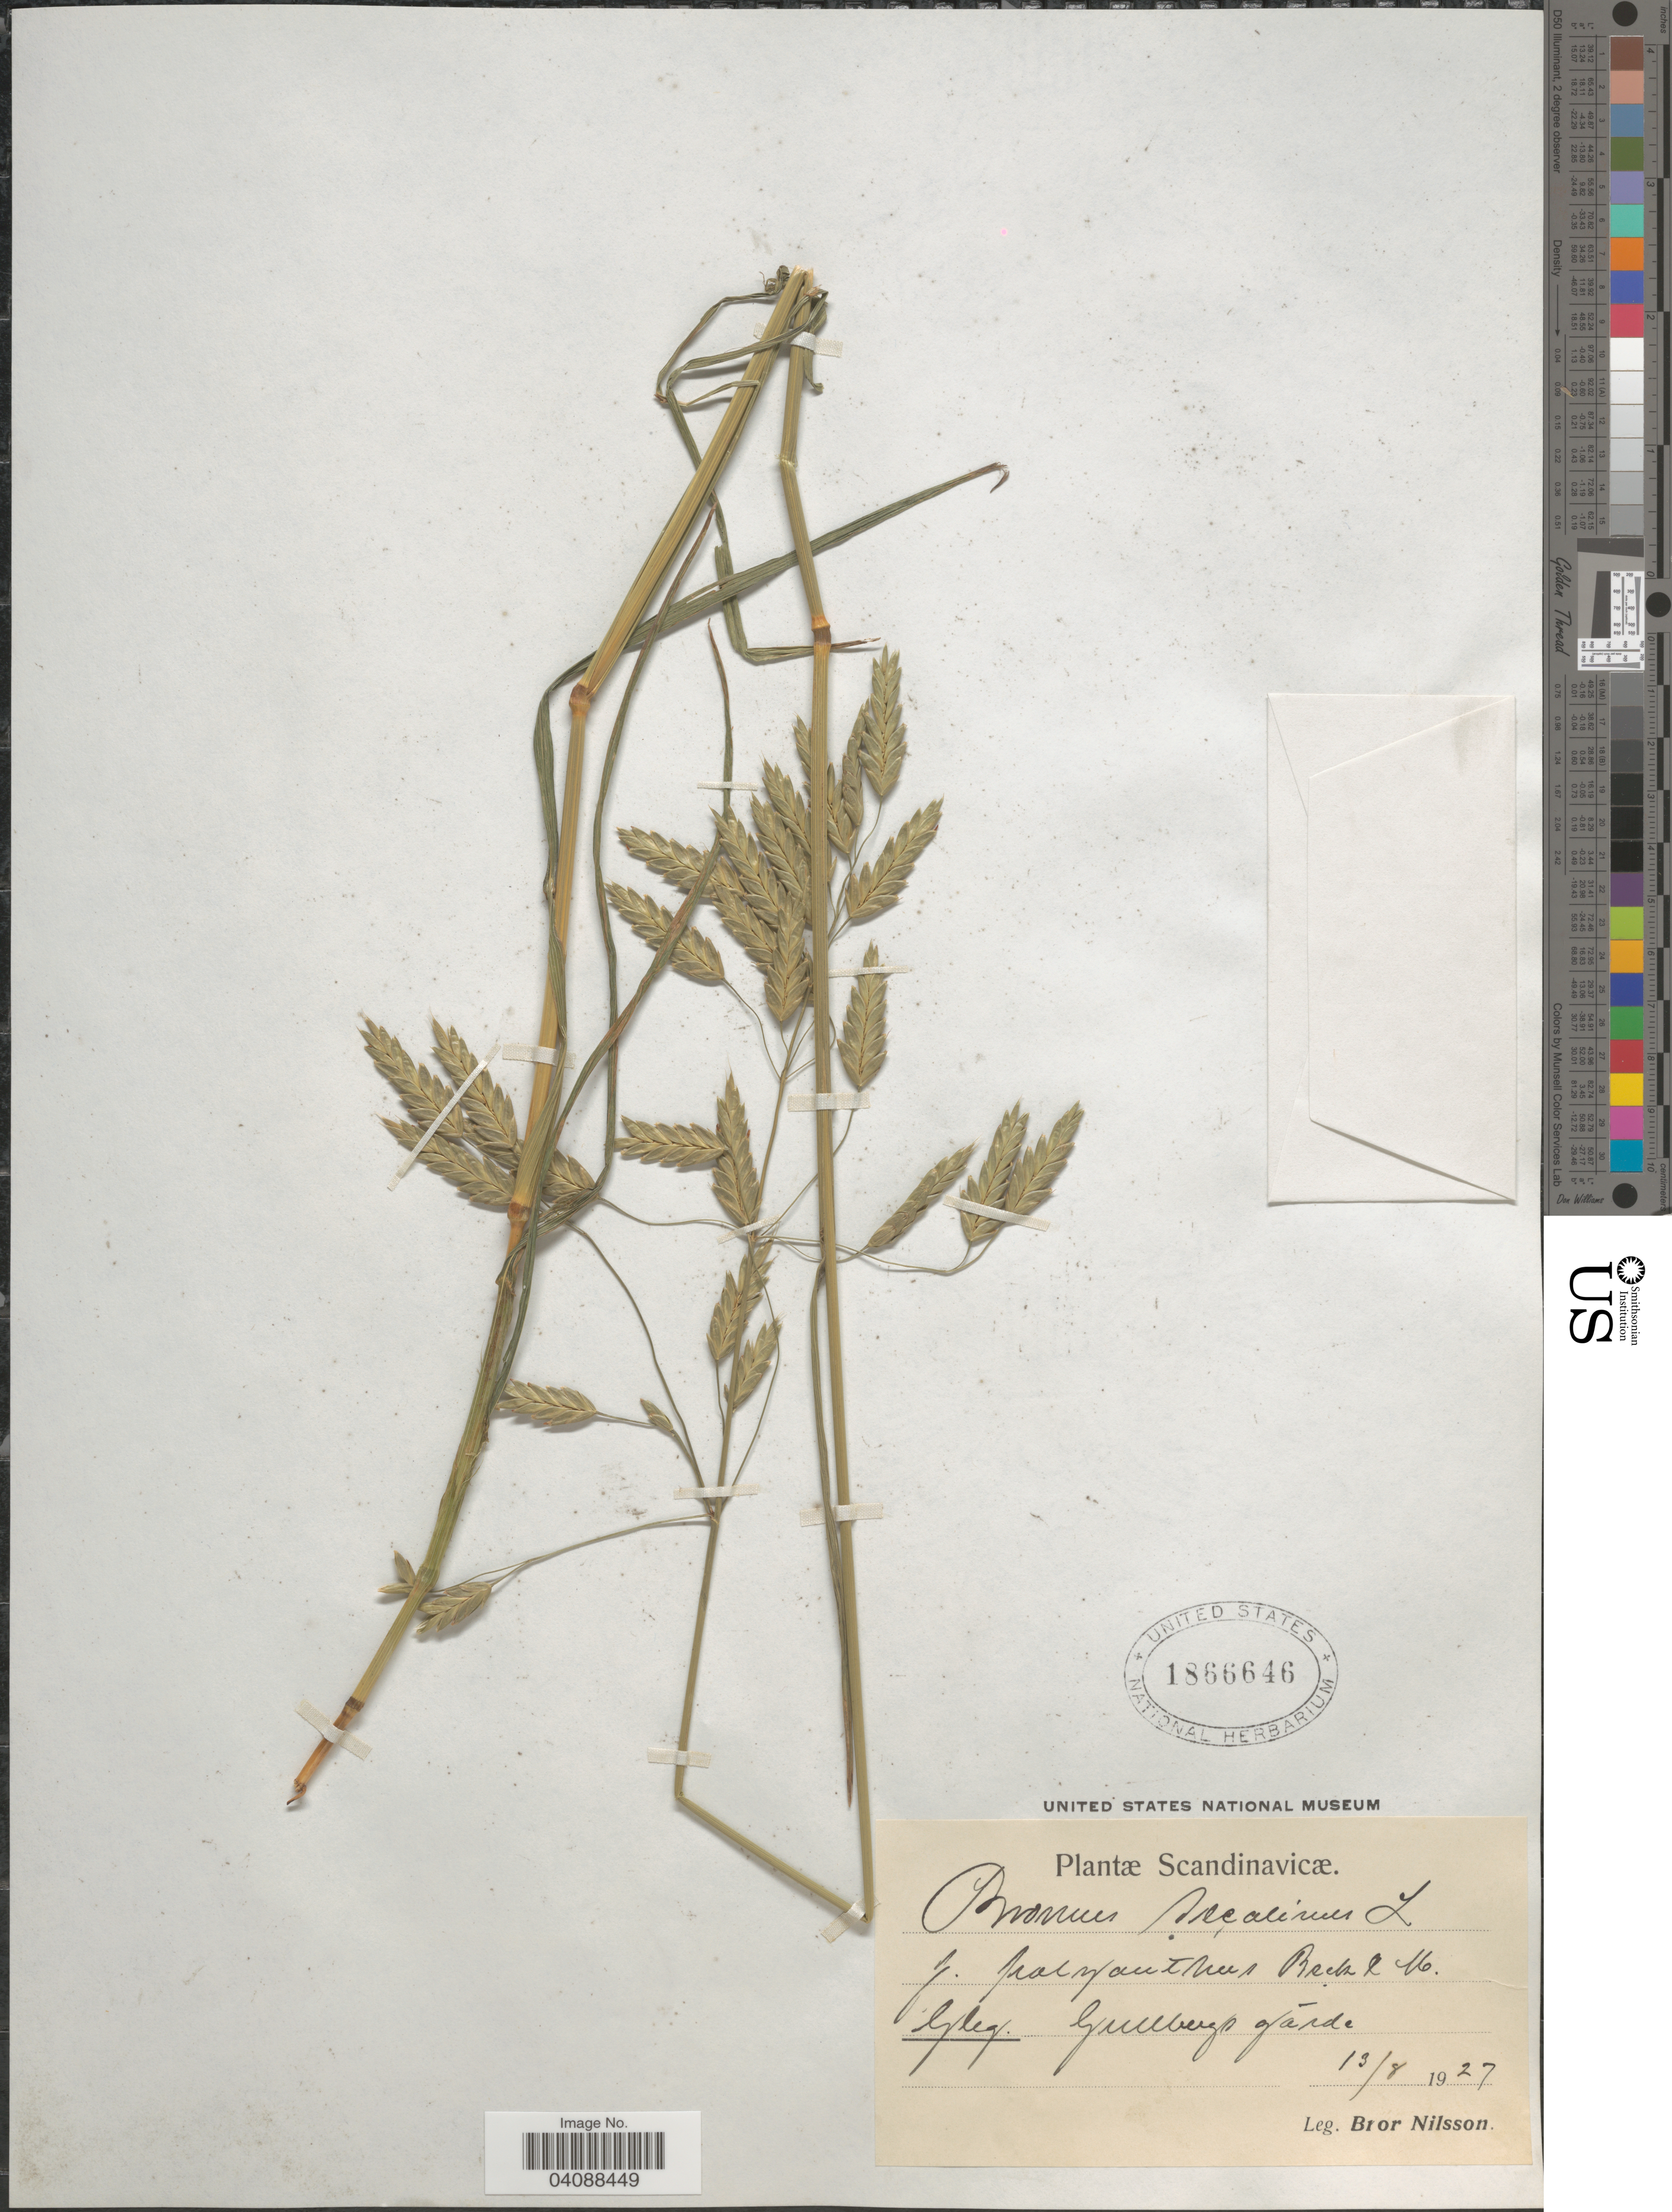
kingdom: Plantae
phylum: Tracheophyta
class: Liliopsida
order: Poales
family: Poaceae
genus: Bromus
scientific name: Bromus secalinus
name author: L.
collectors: B. Nilsson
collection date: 1927-08-13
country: Sweden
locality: Scandinavicæ. Gleg. Gullbergs garde.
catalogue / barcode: US 1866646